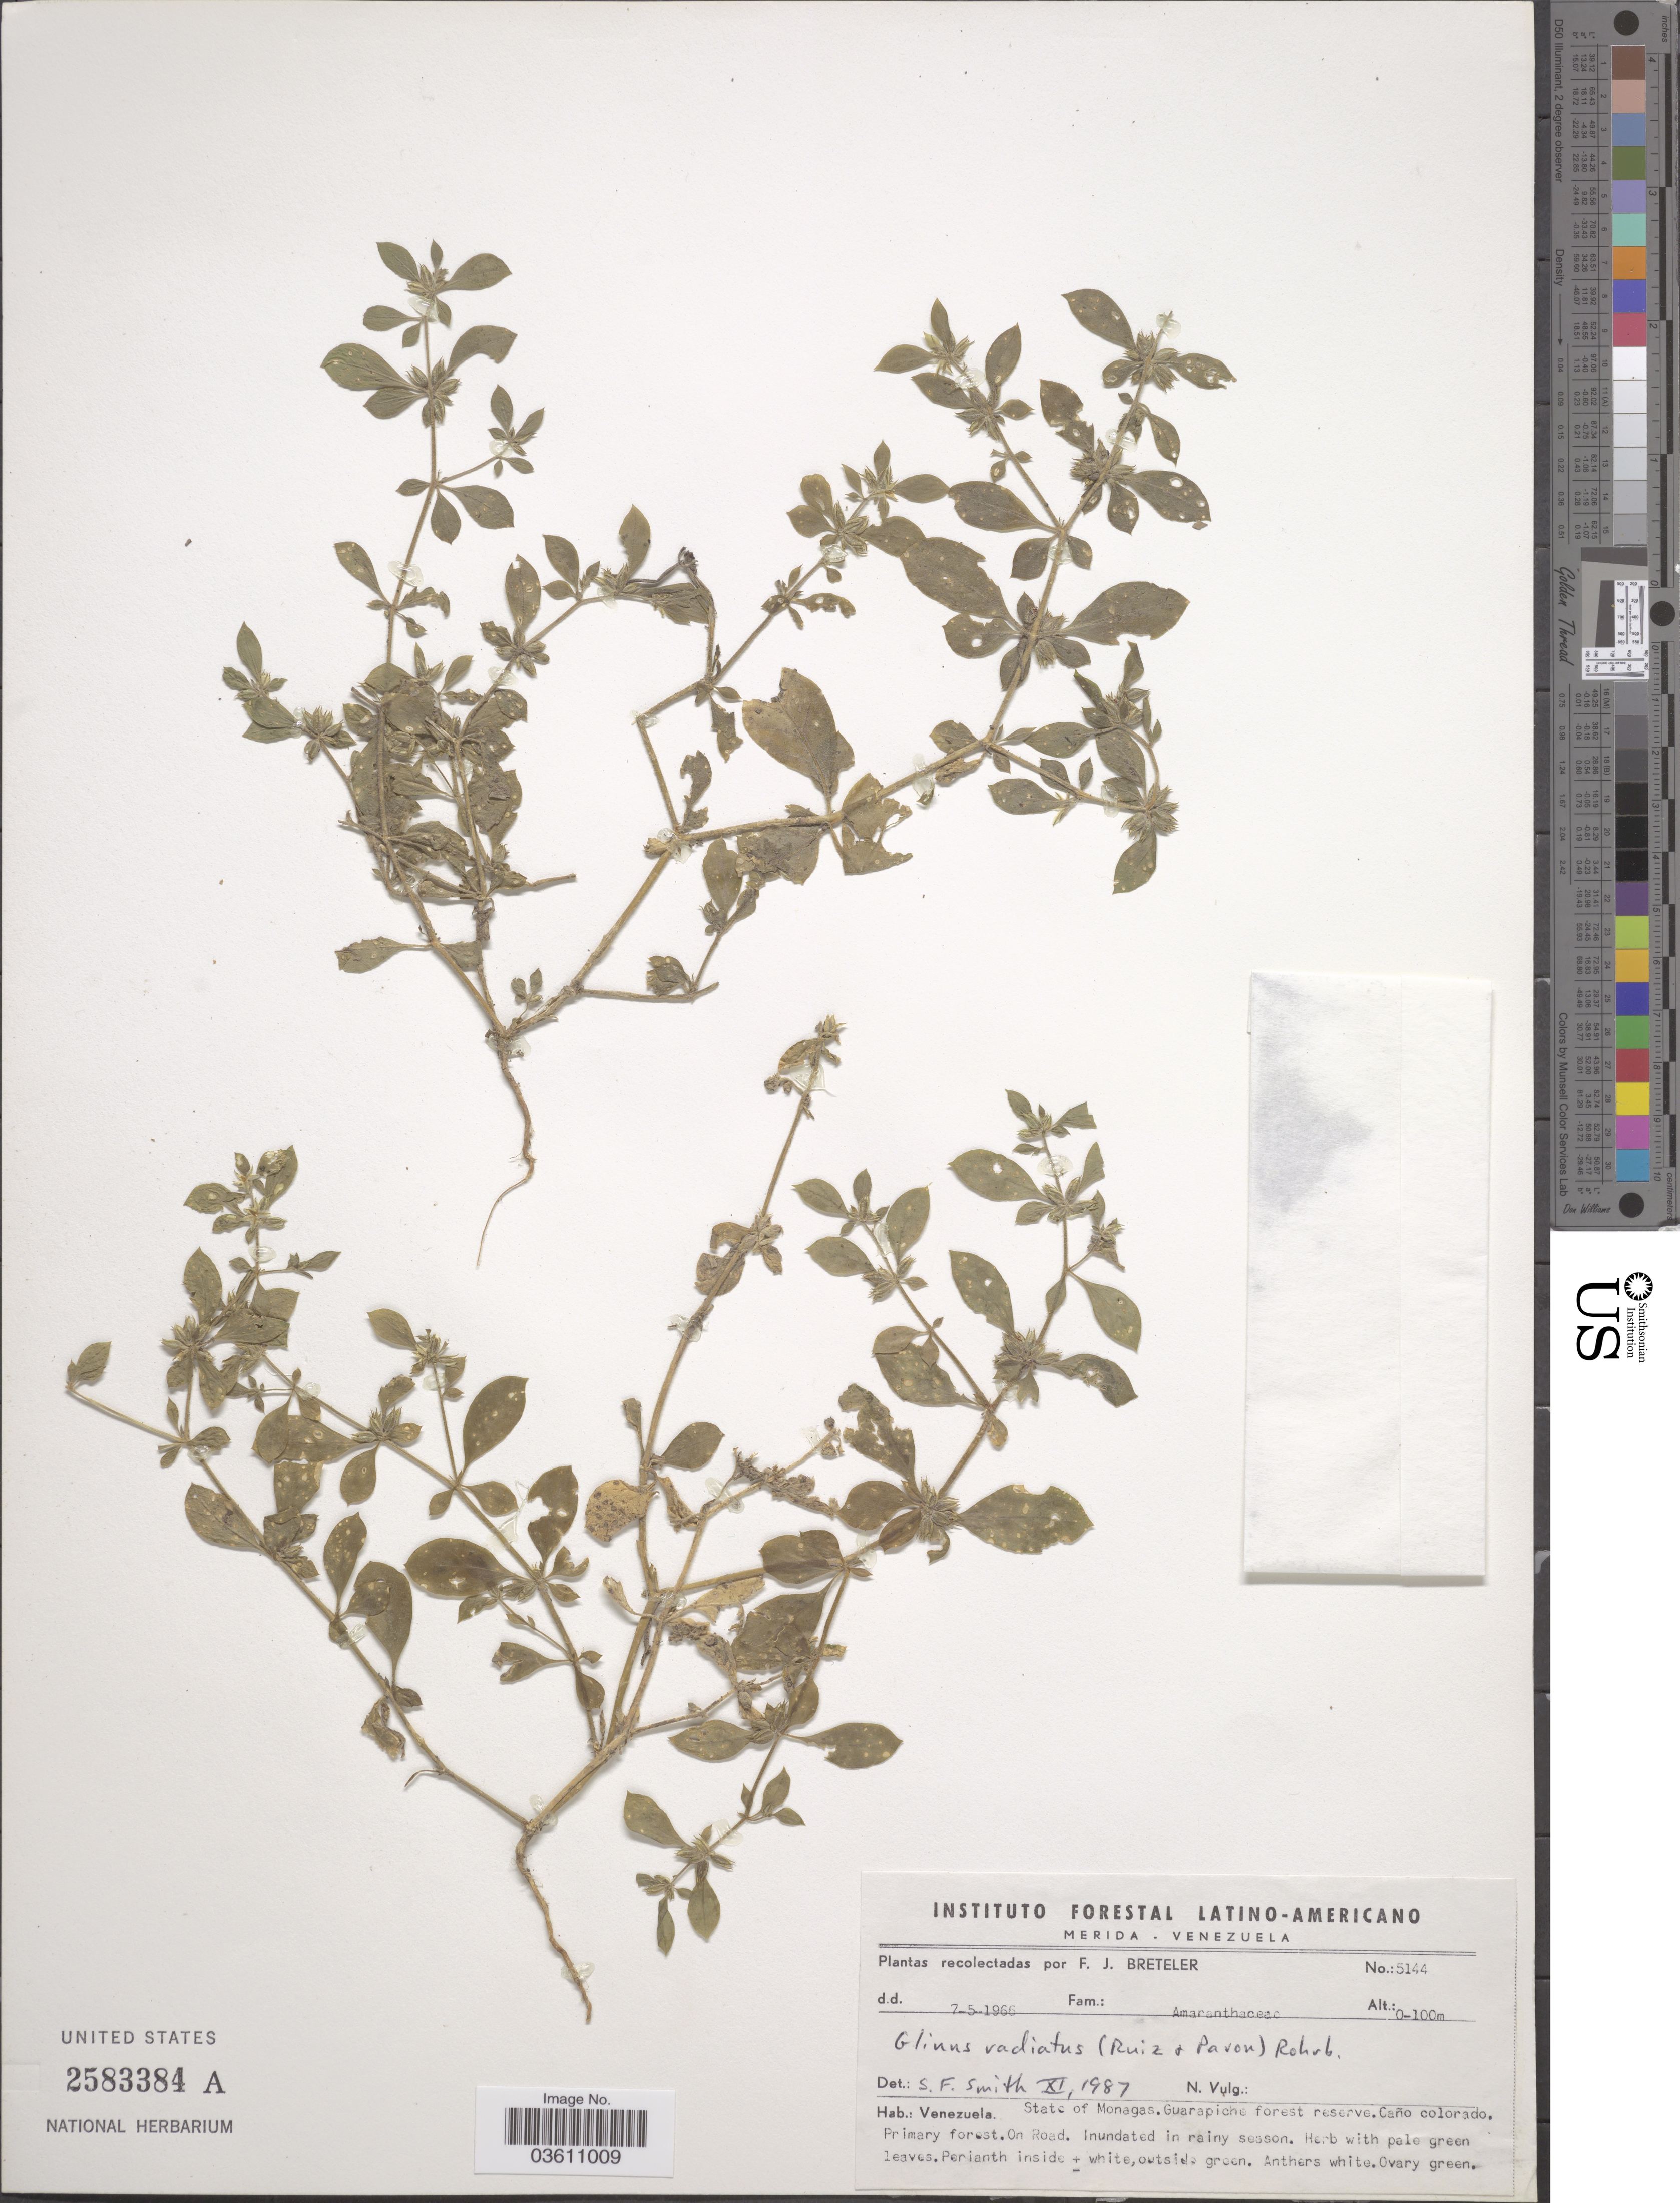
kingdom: Plantae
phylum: Tracheophyta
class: Magnoliopsida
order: Caryophyllales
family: Molluginaceae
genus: Glinus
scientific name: Glinus radiatus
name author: (Ruiz & Pav.) Rohrb.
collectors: F. J. Breteler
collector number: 5144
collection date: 1966-05-07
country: Venezuela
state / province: Monagas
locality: Guarapiche forest reserve. Caño colorado.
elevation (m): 0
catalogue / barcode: US 2583384A